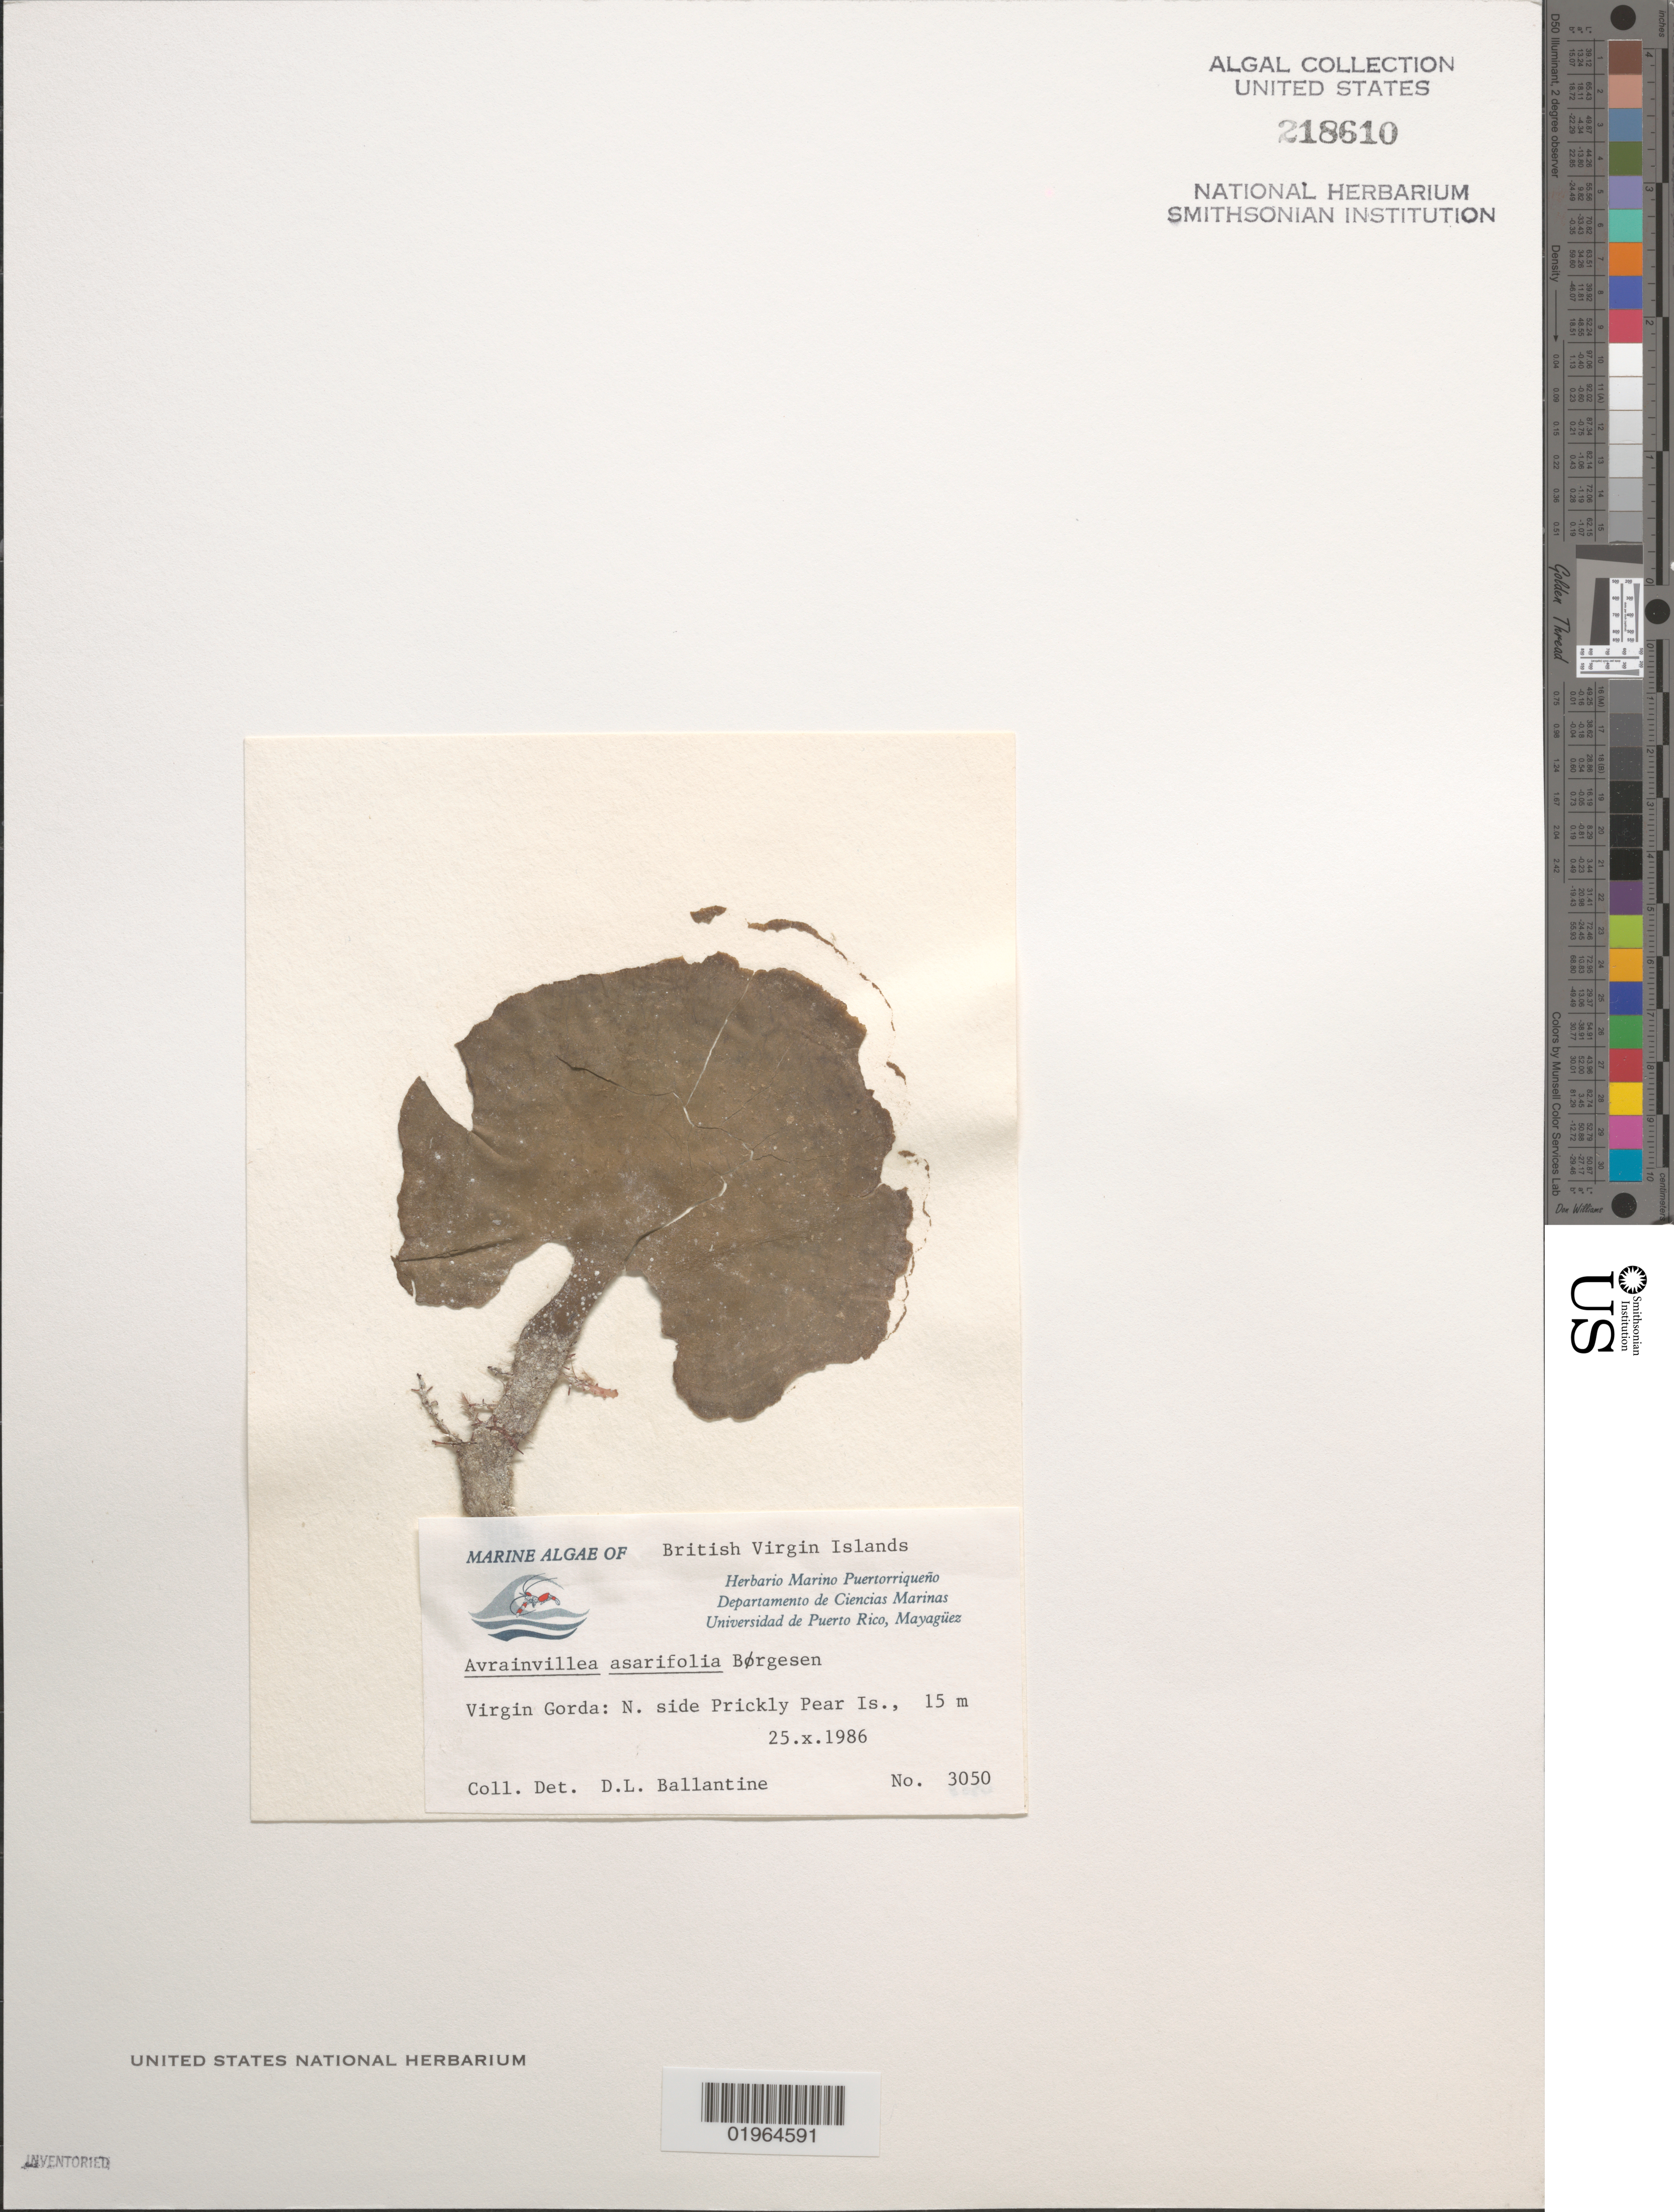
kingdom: Plantae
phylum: Chlorophyta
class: Ulvophyceae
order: Bryopsidales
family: Dichotomosiphonaceae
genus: Avrainvillea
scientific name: Avrainvillea asarifolia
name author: Børgesen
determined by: Ballantine, D. L.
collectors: D.L. Ballantine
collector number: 3050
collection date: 1986-10-25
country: British Virgin Islands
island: Virgin Gorda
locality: N. side Prickly Pear Is.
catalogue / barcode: US 218610